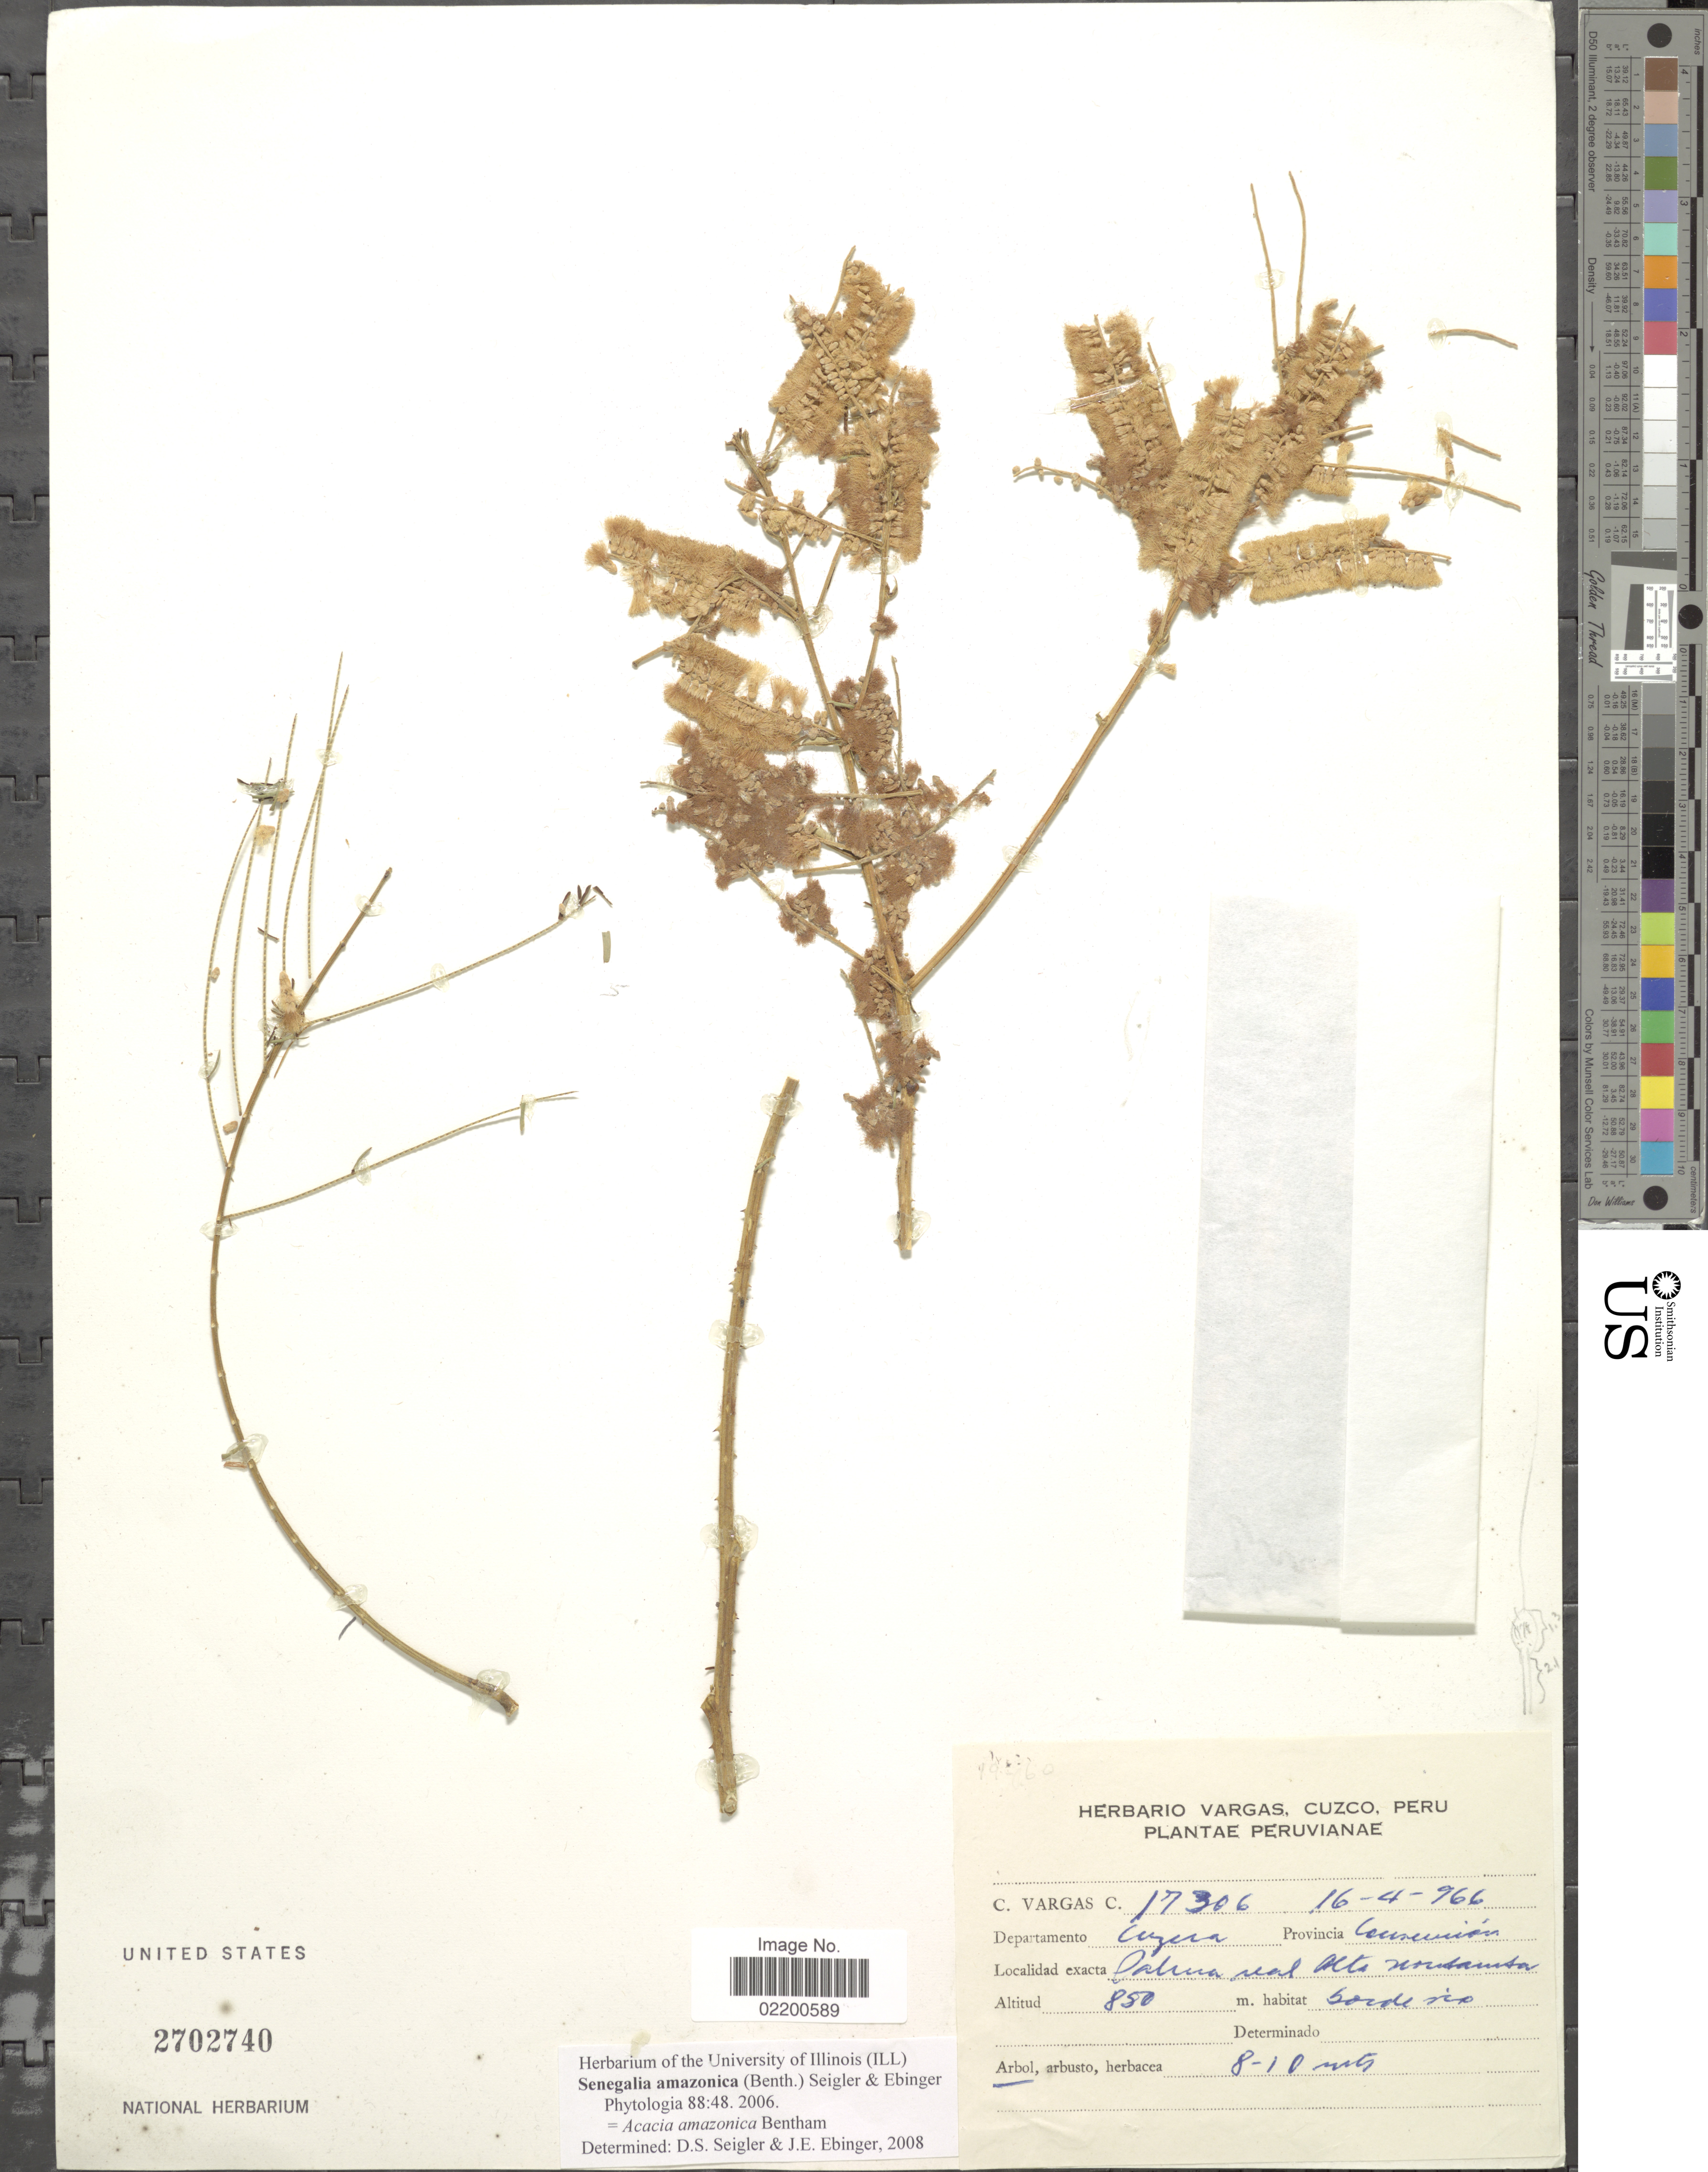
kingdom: Plantae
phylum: Tracheophyta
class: Magnoliopsida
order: Fabales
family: Fabaceae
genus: Senegalia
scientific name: Senegalia amazonica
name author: Seigler & Ebinger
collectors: C. Vargas Calderón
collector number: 17306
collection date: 1966-04-16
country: Peru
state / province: Cusco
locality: Palma Real, Alto Urubamba, Provincia La Convención, Departamento Cusco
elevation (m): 850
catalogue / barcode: US 2702740